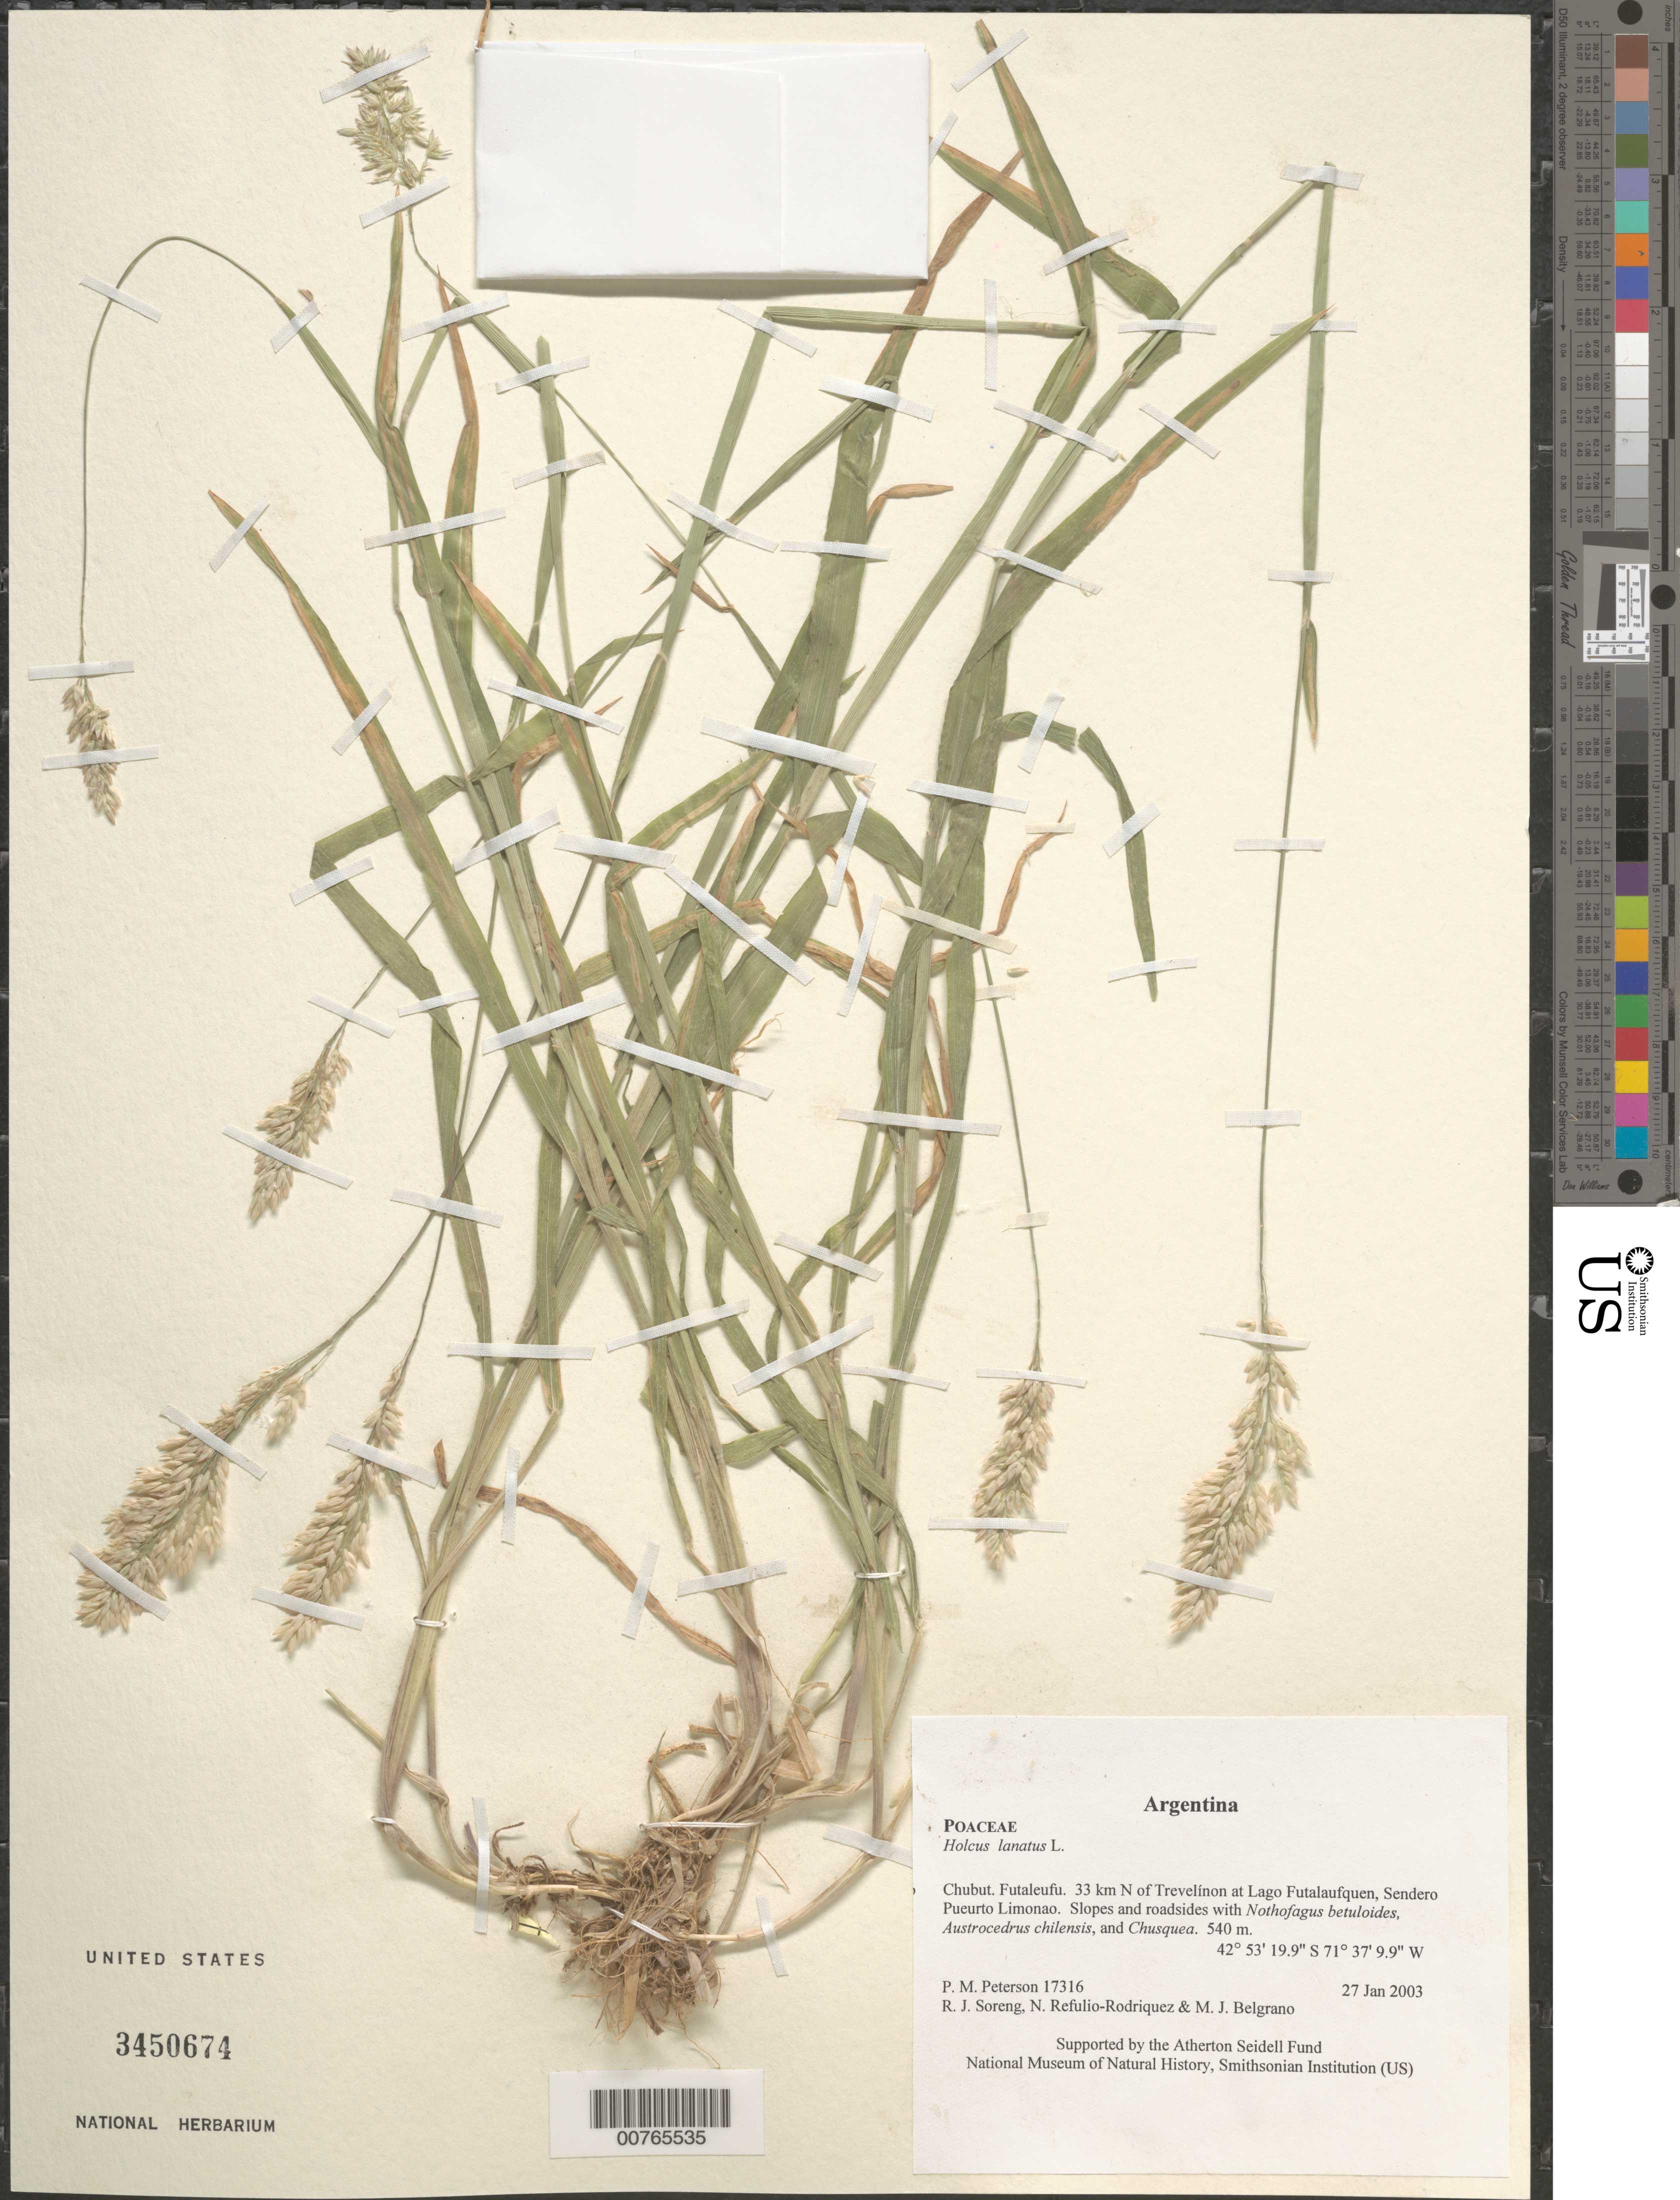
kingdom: Plantae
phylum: Tracheophyta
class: Liliopsida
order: Poales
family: Poaceae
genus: Holcus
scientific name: Holcus lanatus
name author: L.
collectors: P. M. Peterson, R. J. Soreng, N. Refulio-Rodríguez & M. Belgrano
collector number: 17316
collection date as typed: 27 Jan 2003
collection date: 2003-01-27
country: Argentina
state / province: Chubut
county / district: Futaleufu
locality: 33 km N of Trevelínon at Lago Futalaufquen, Sendero Pueurto Limonao. Slopes and roadsides with Nothofagus betuloides, Austrocedrus chilensis, and Chusquea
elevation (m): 540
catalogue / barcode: US 3450674